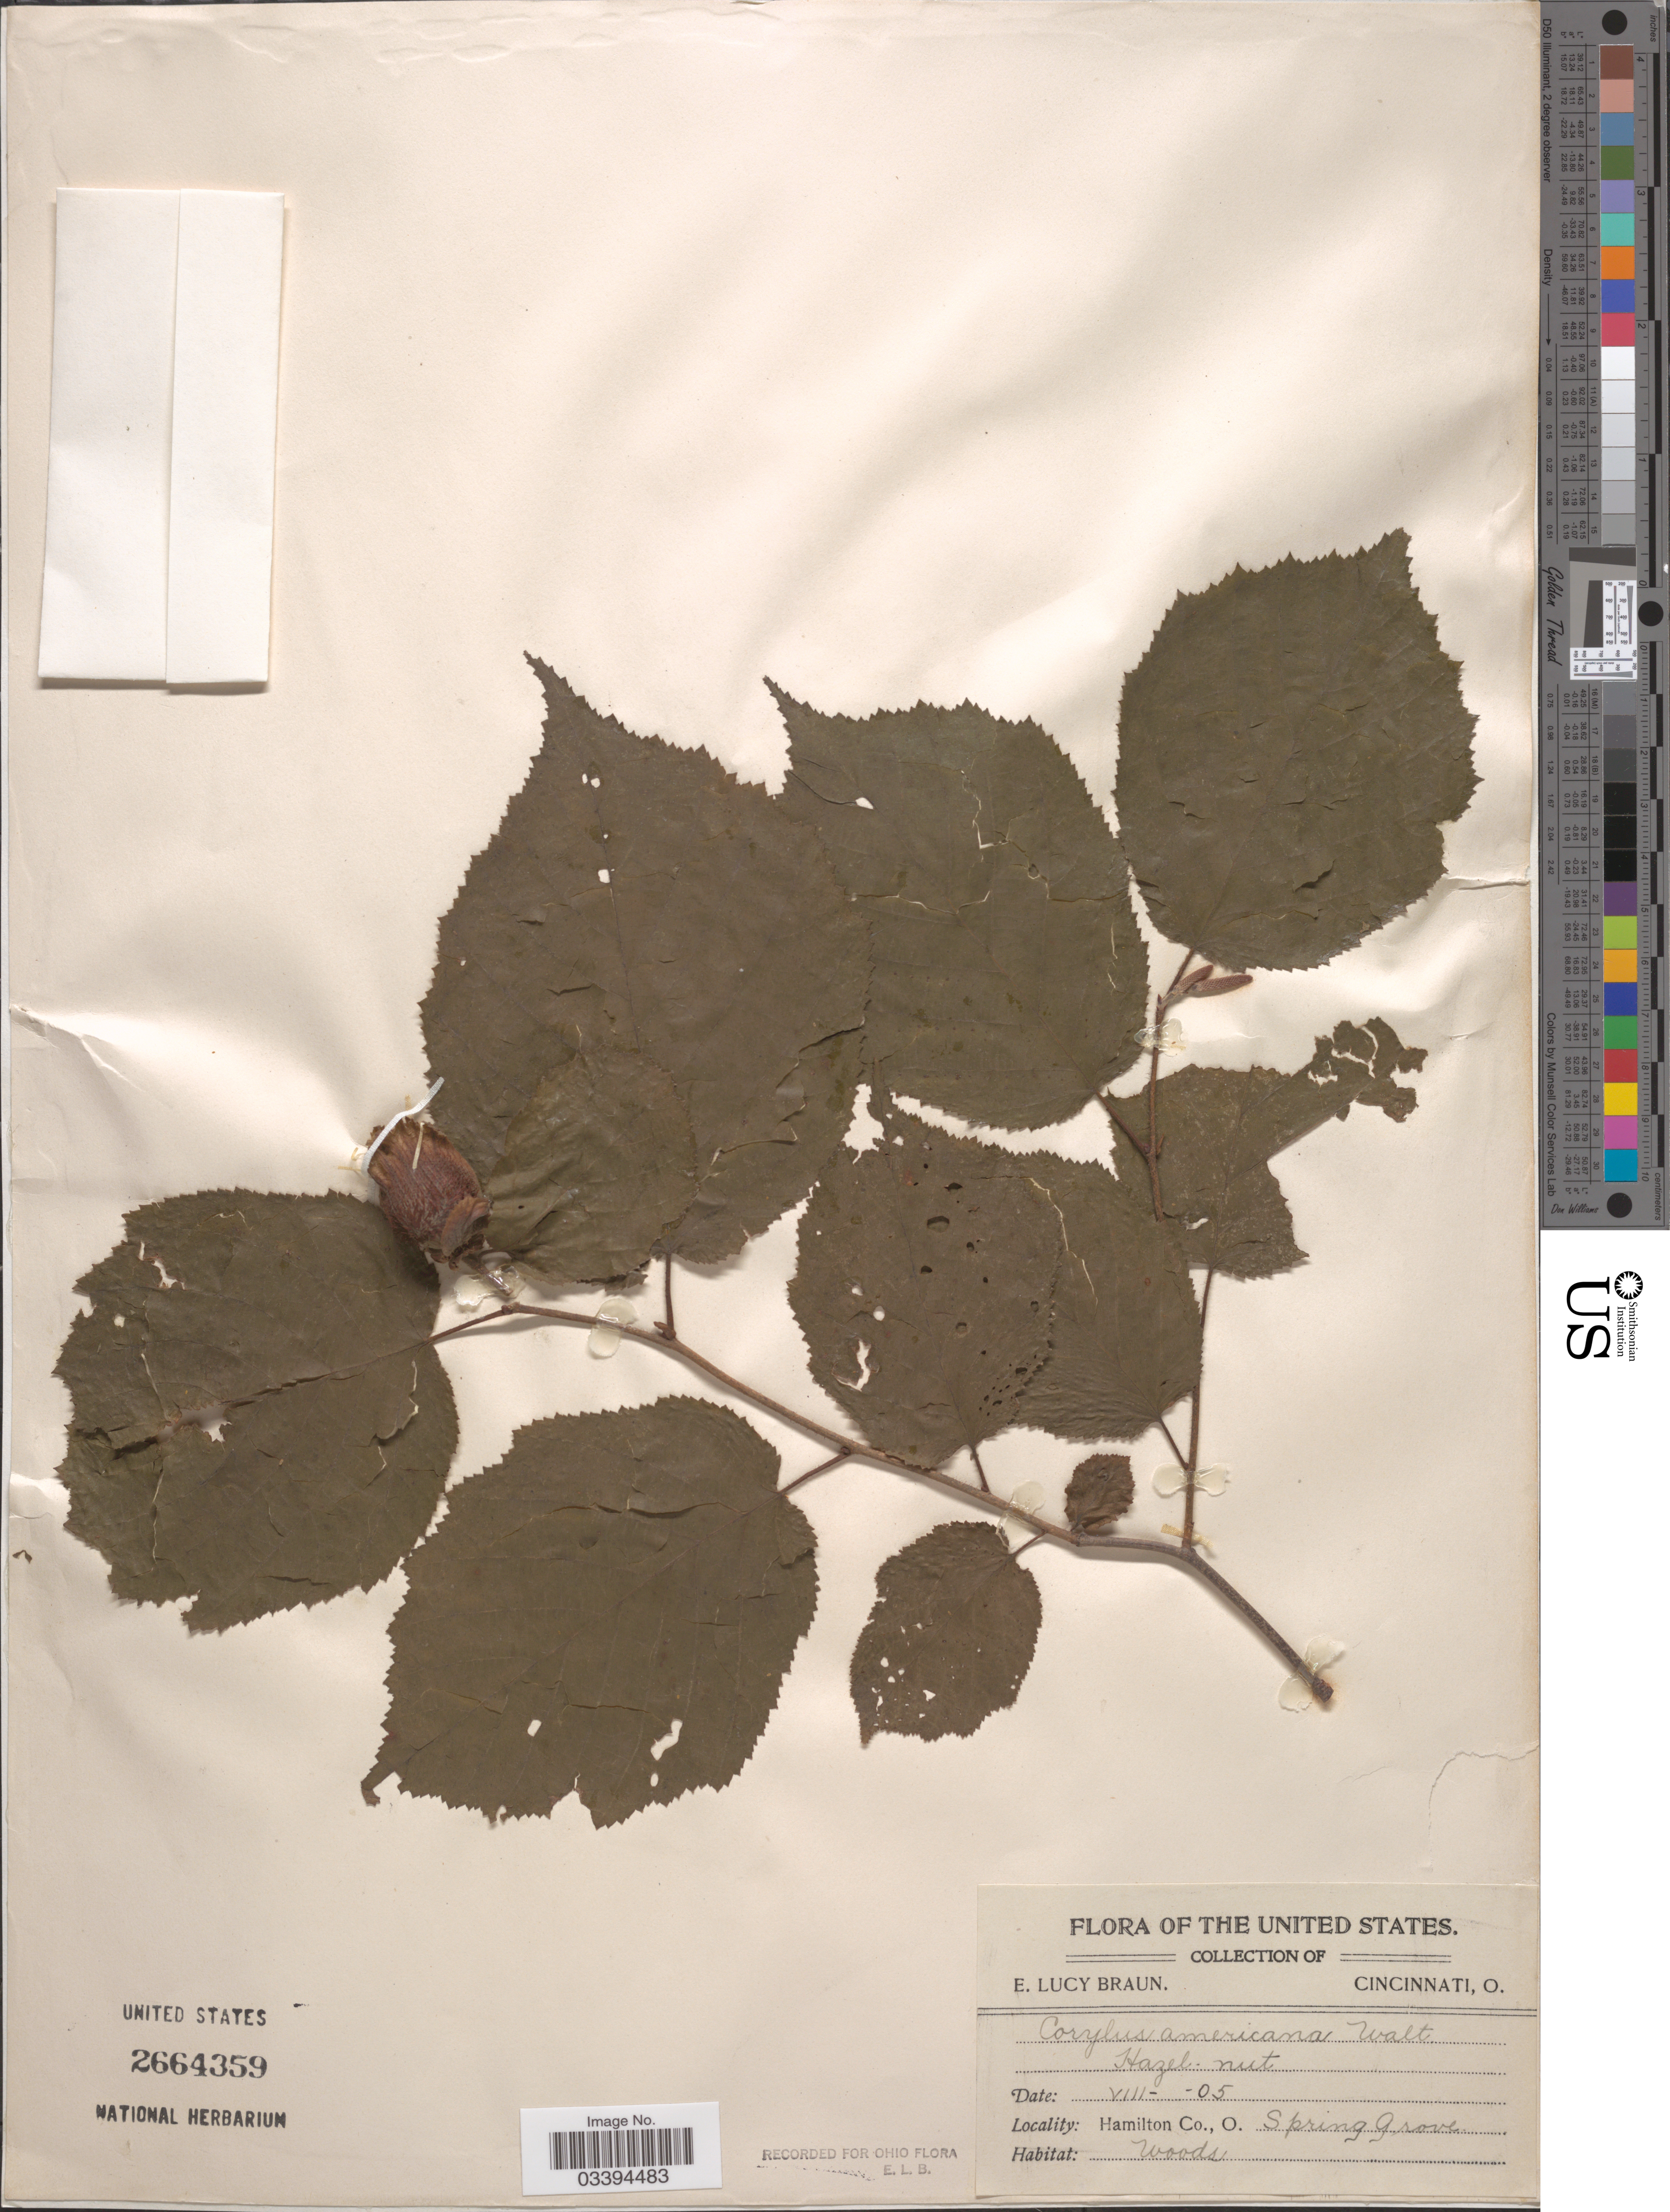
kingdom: Plantae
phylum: Tracheophyta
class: Magnoliopsida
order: Fagales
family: Betulaceae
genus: Corylus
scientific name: Corylus americana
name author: Walter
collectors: E. L. Braun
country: United States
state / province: Ohio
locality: Hamilton Co., Spring Grove.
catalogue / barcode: US 2664359